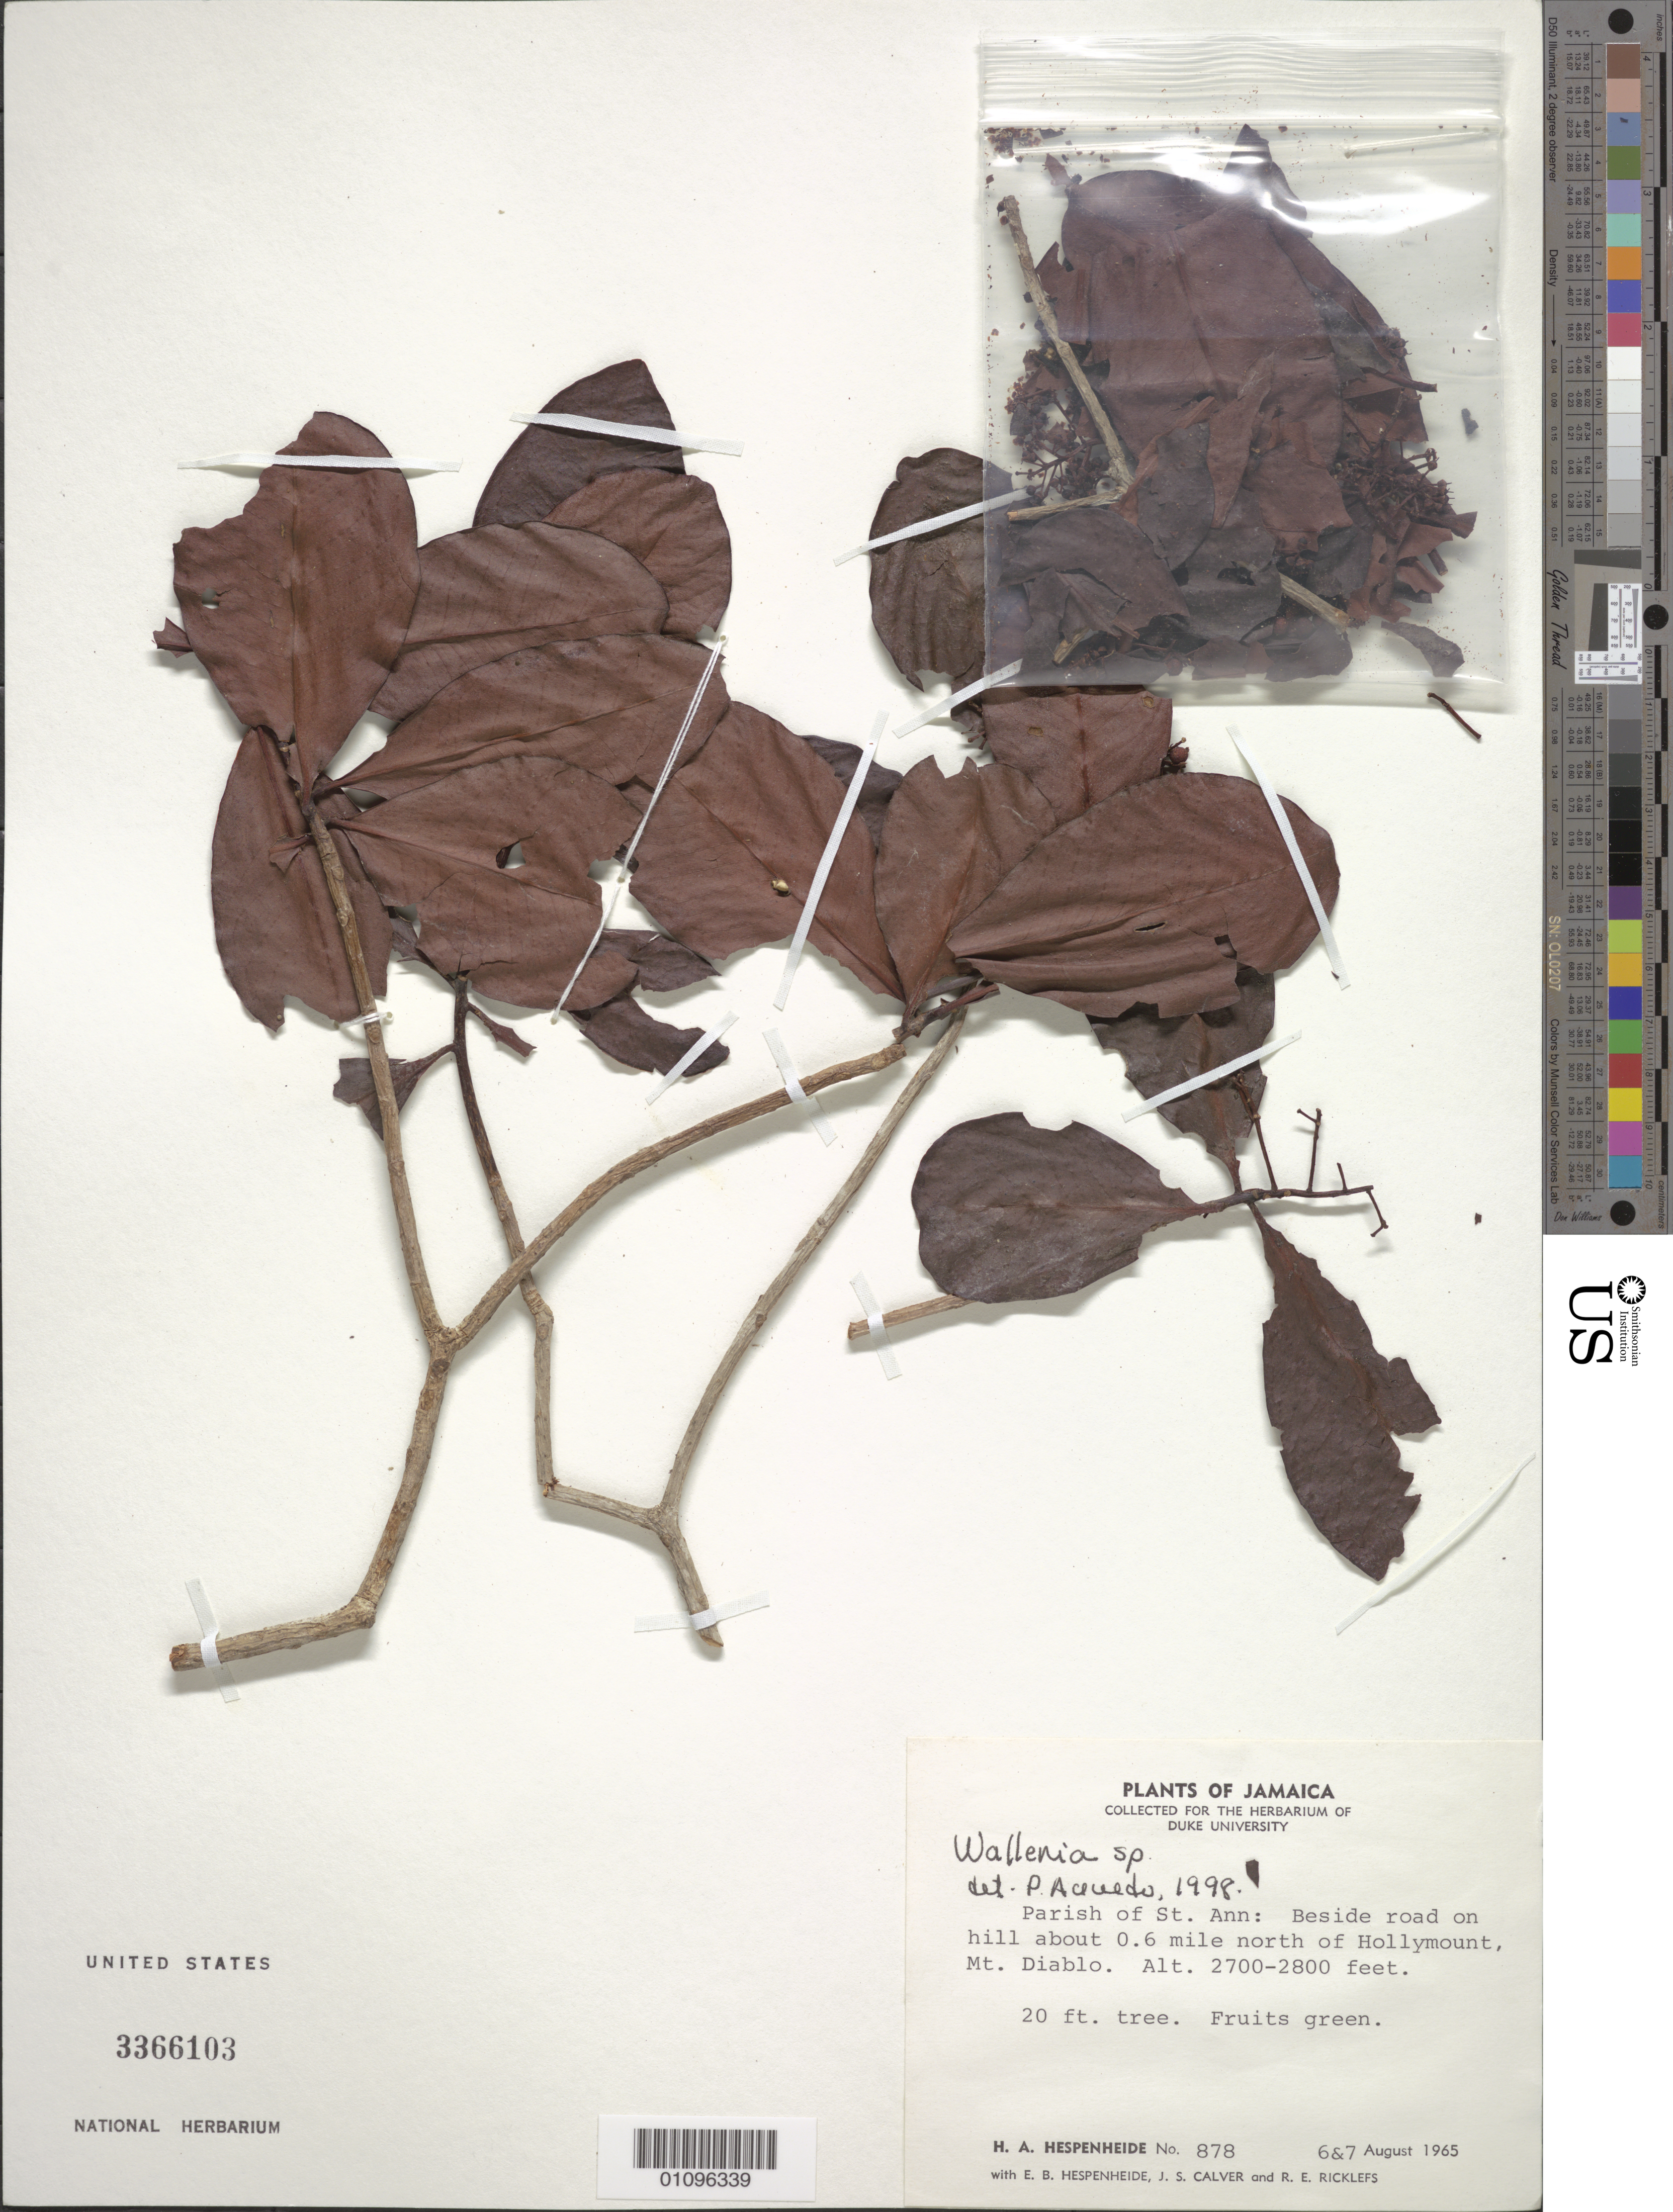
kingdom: Plantae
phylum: Tracheophyta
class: Magnoliopsida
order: Ericales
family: Primulaceae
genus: Wallenia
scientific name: Wallenia sp.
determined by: Acevedo-Rodríguez, P., (BOT), Smithsonian Institution - National Museum of Natural History (UNITED STATES)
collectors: H. A. Hespenheide, E. Hespenheide, J. Calver & R. Ricklefs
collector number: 878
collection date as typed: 06 Aug 1965 to 07 Aug 1965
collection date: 1965-08-06/1965-08-07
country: Jamaica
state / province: Saint Ann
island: Jamaica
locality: Mt. Diablo, about 0.6 mile N of Hollymount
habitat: Beside road on hill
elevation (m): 2700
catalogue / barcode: US 3366103